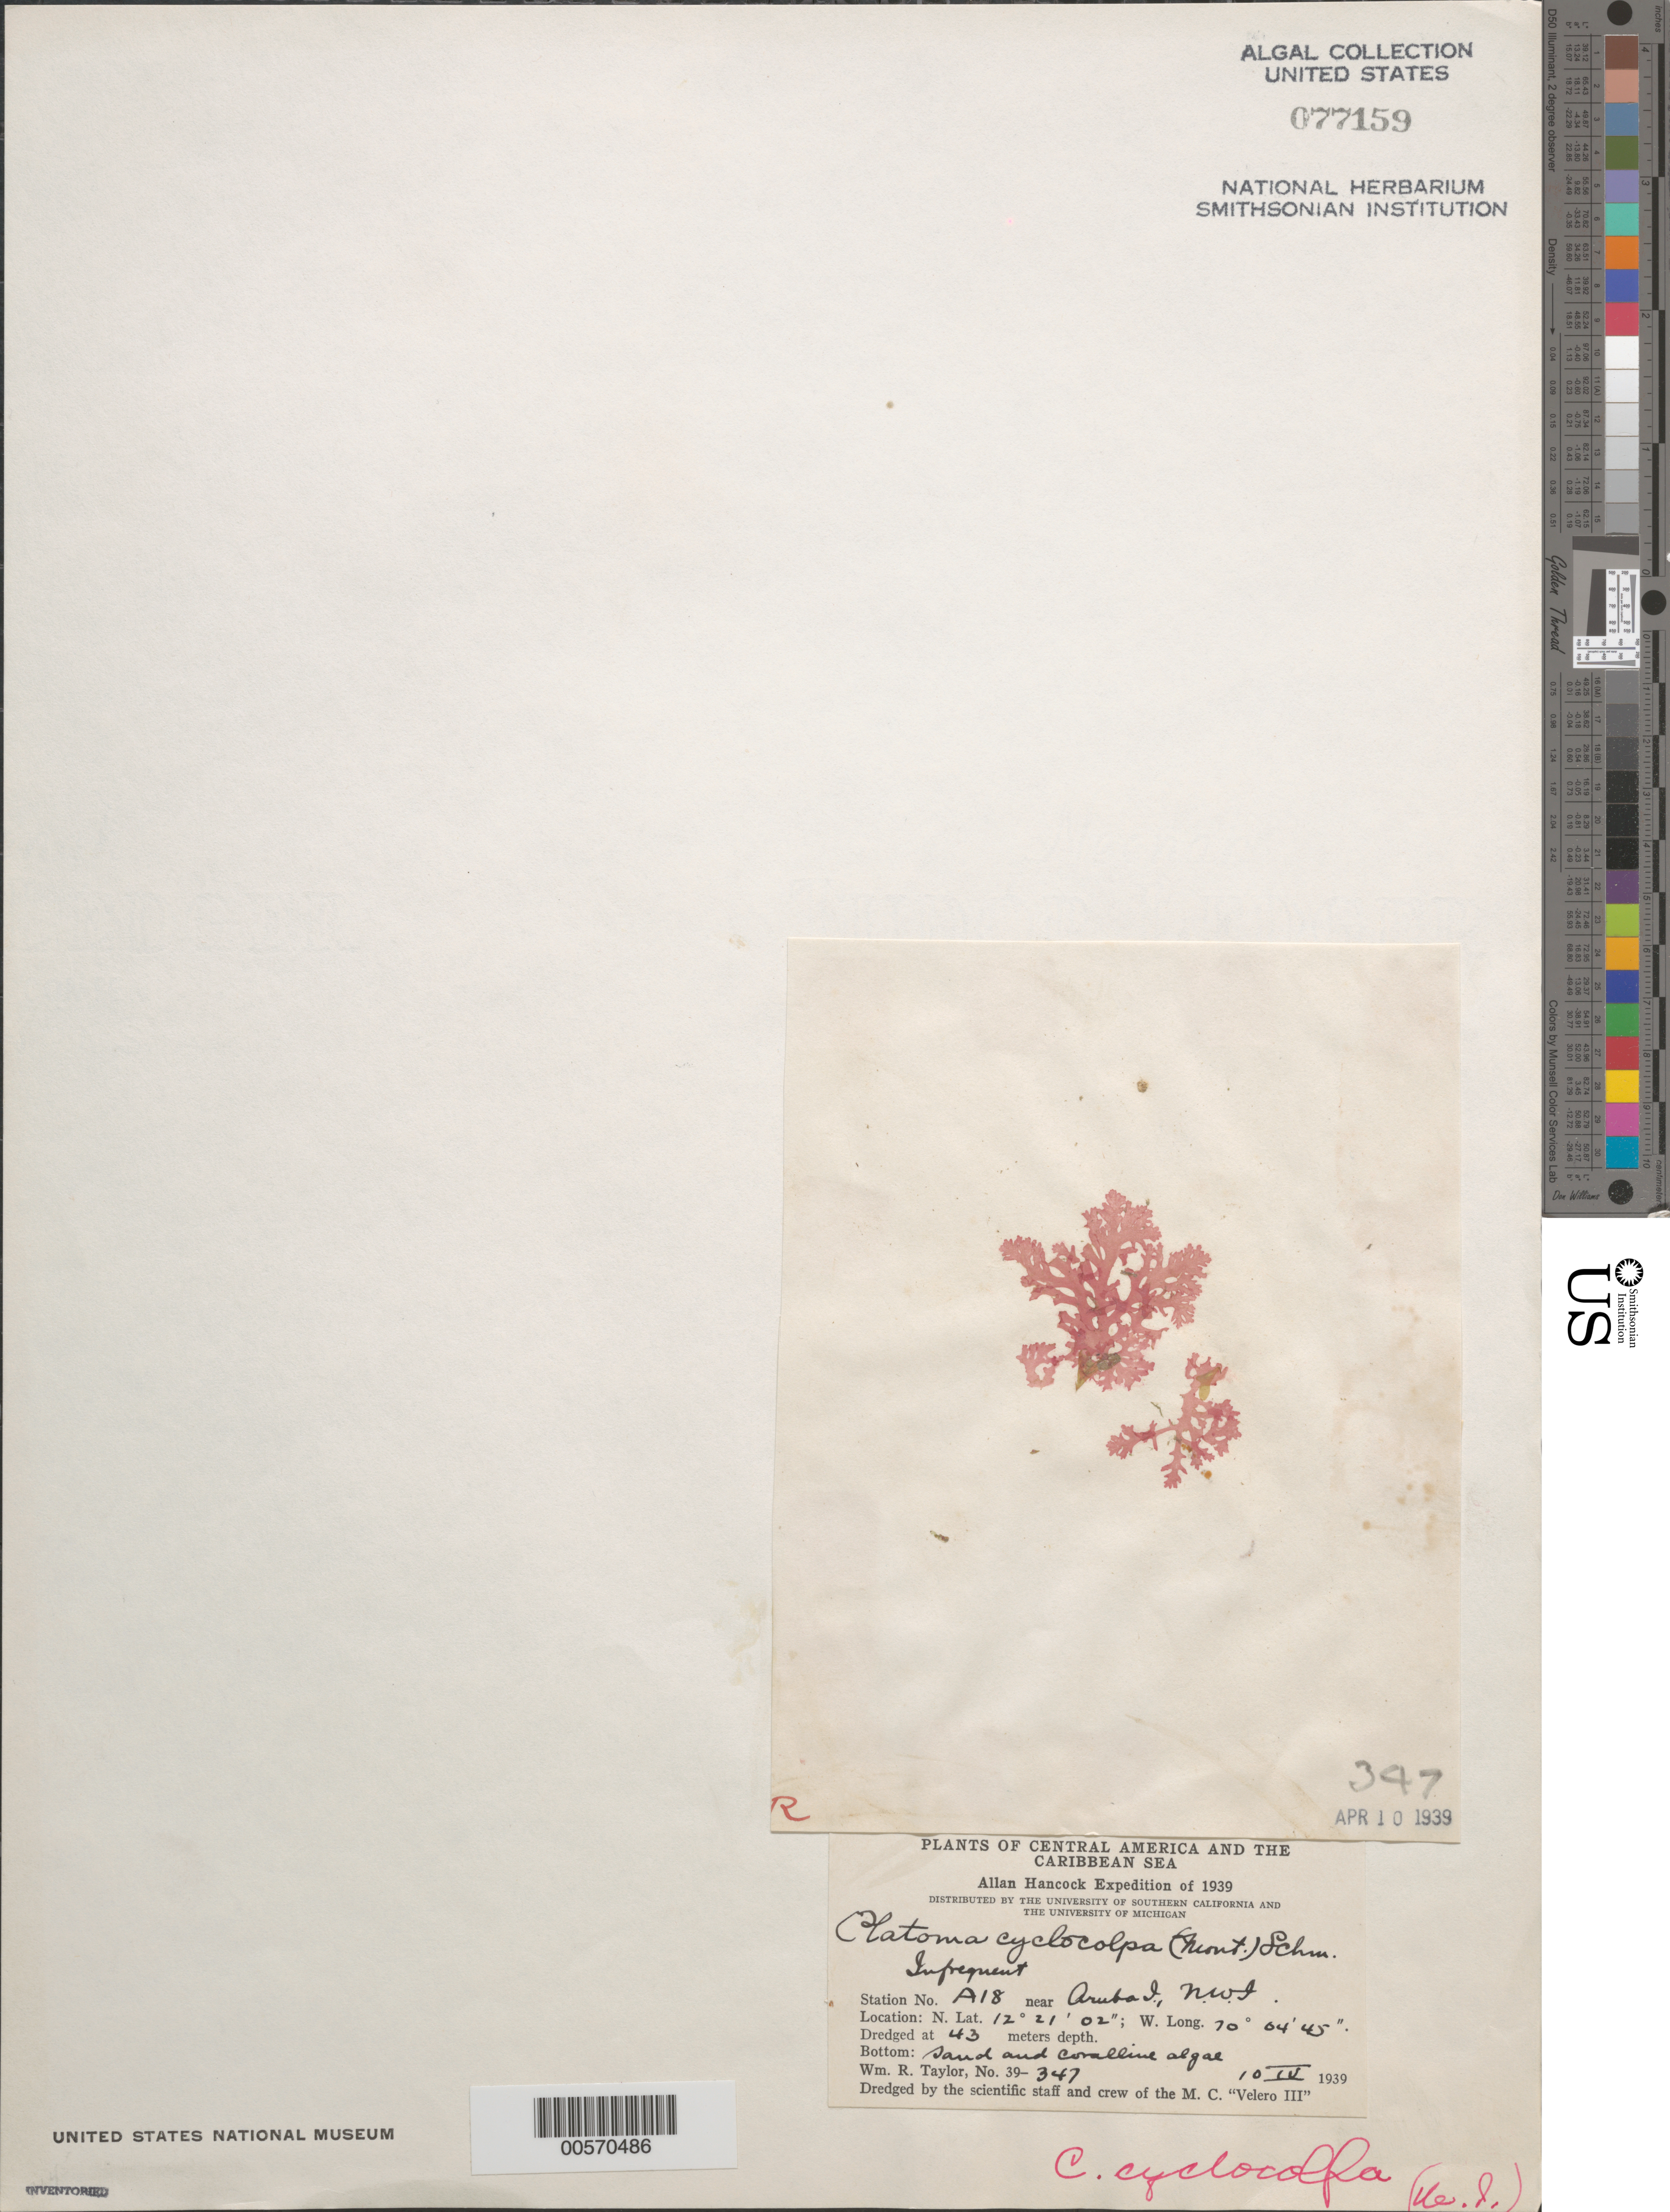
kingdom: Plantae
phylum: Rhodophyta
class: Florideophyceae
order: Nemastomatales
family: Nemastomataceae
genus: Platoma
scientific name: Platoma cyclocolpa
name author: (Mont.) F. Schmitz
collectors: W. R. Taylor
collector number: WRT 39-347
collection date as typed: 10 Apr 1939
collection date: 1939-04-10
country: Aruba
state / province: ABC Islands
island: Aruba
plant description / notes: Allan Hancock Expedition of 1939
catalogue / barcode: US 77159